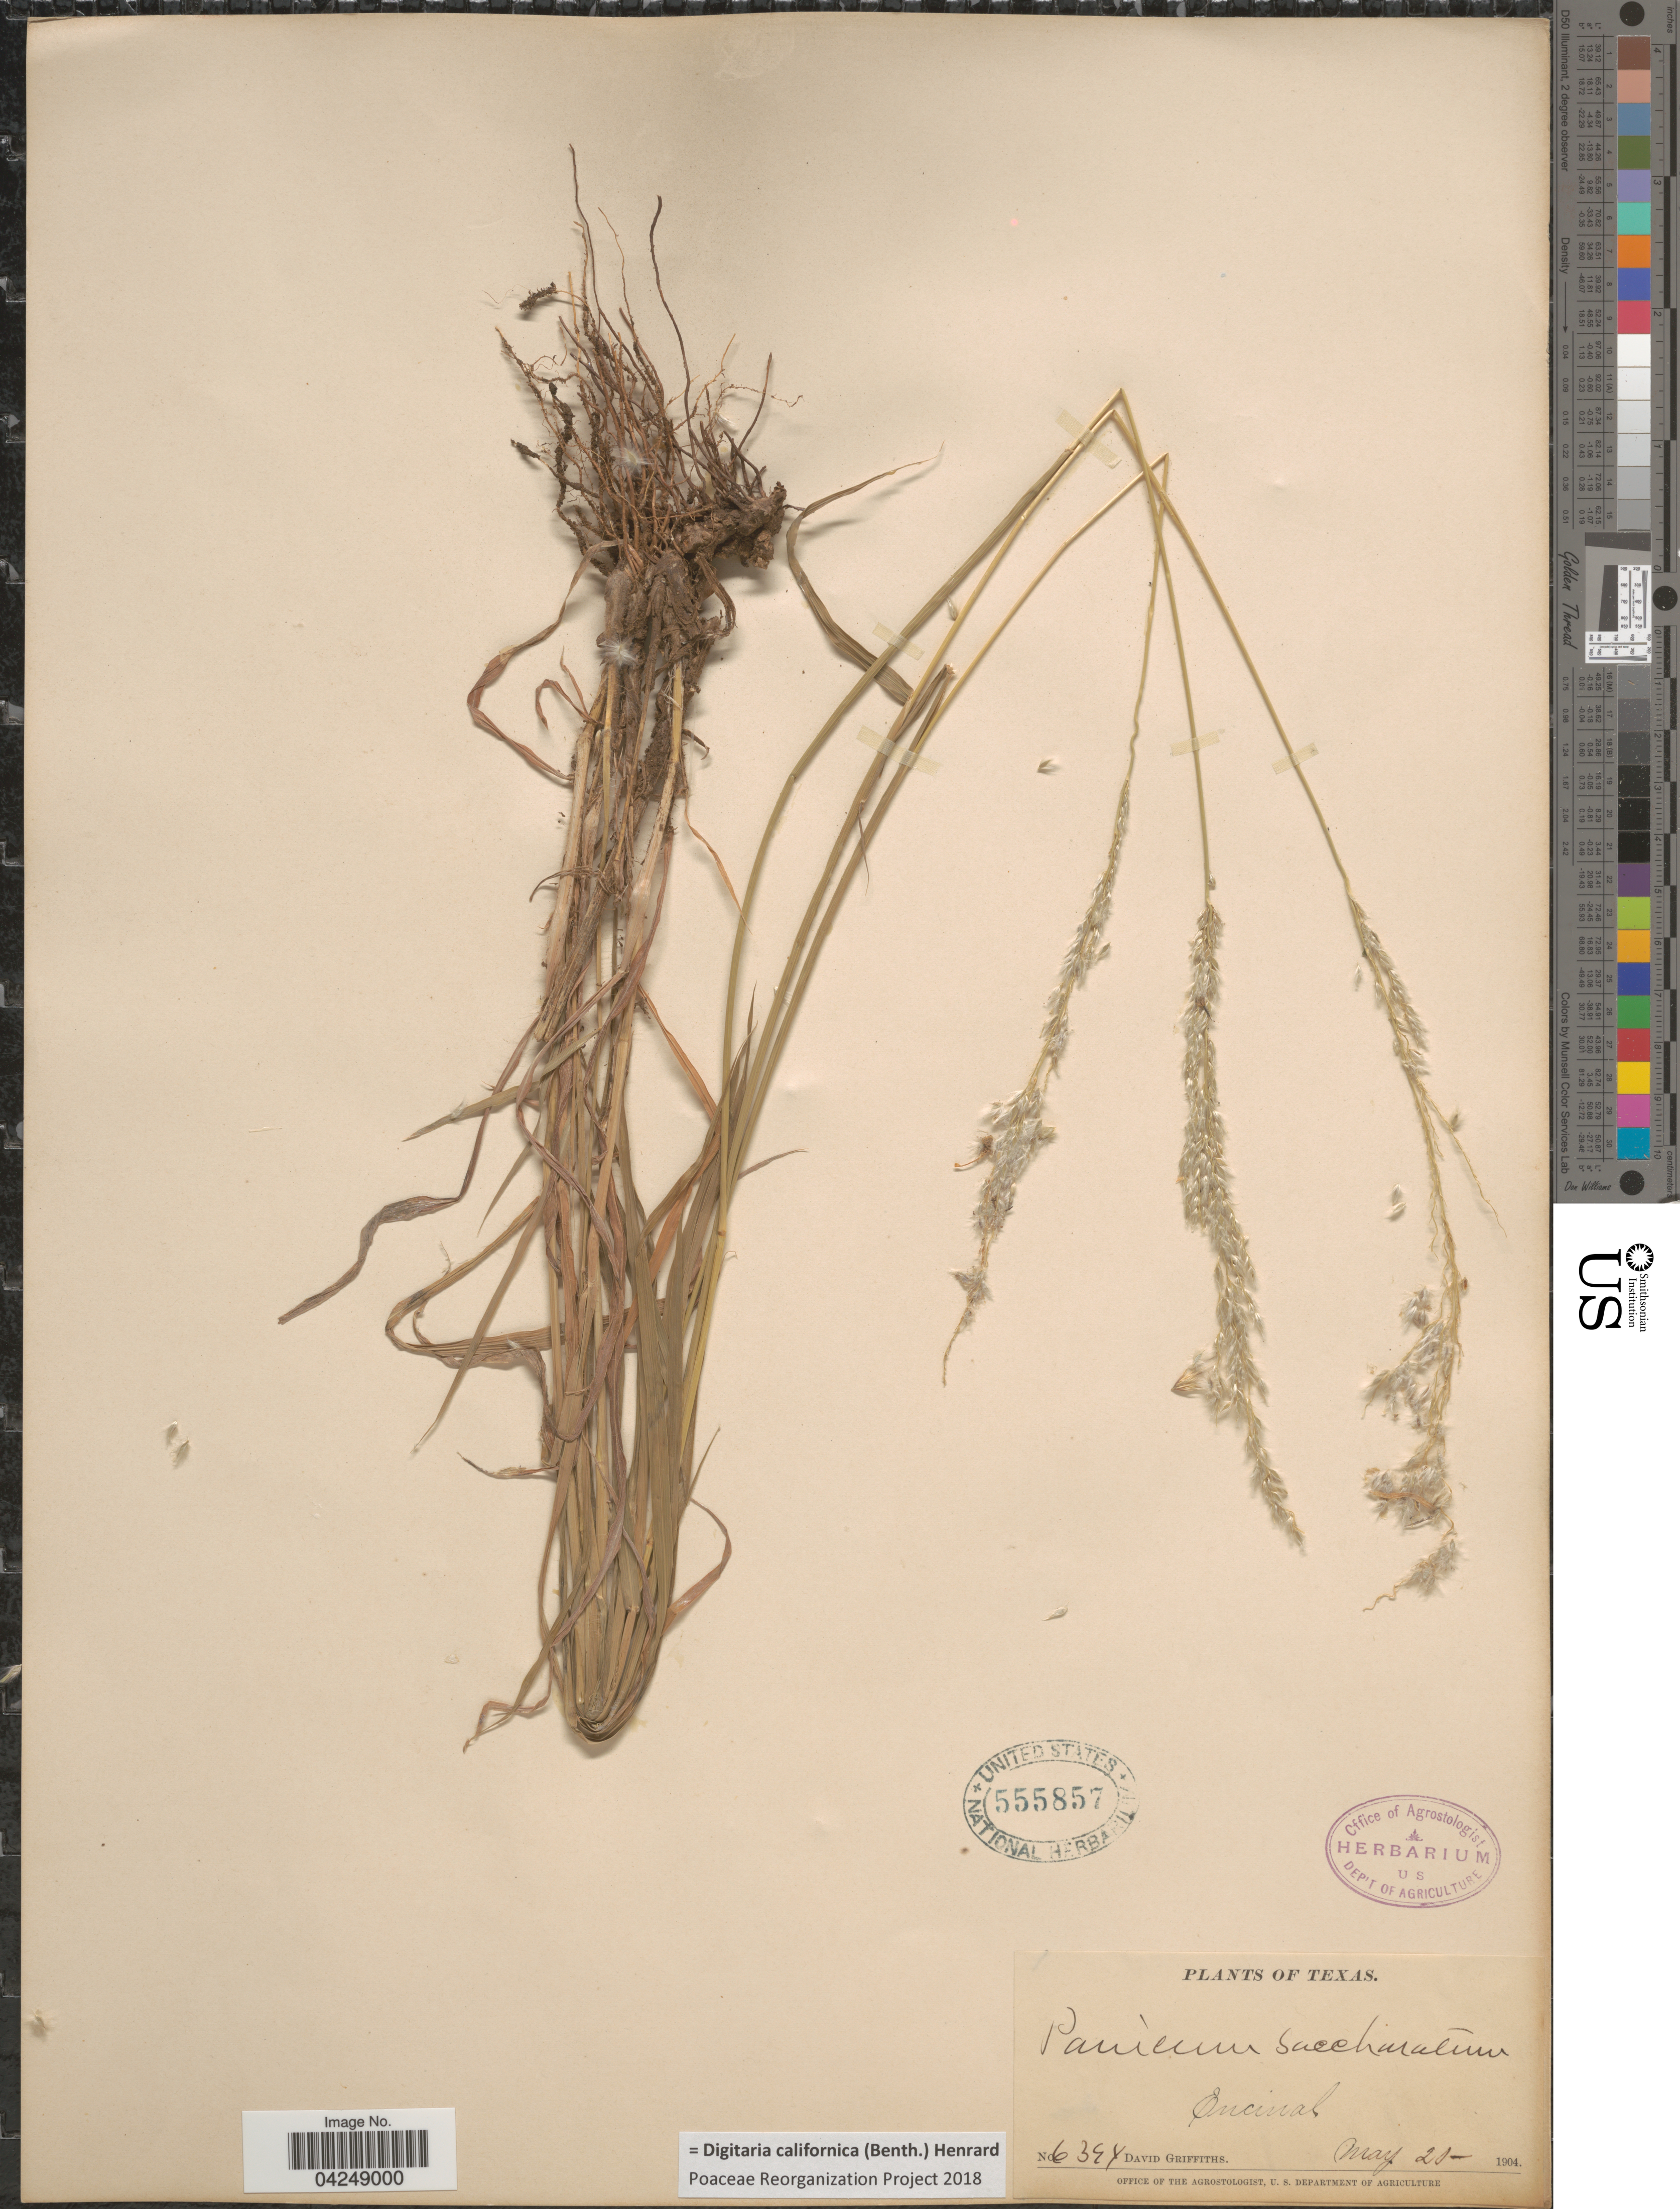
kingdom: Plantae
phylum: Tracheophyta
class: Liliopsida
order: Poales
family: Poaceae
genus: Digitaria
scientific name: Digitaria californica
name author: (Benth.) Henr.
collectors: D. Griffiths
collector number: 6394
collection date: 1904-05-20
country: United States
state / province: Texas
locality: Encinal.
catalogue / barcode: US 555857